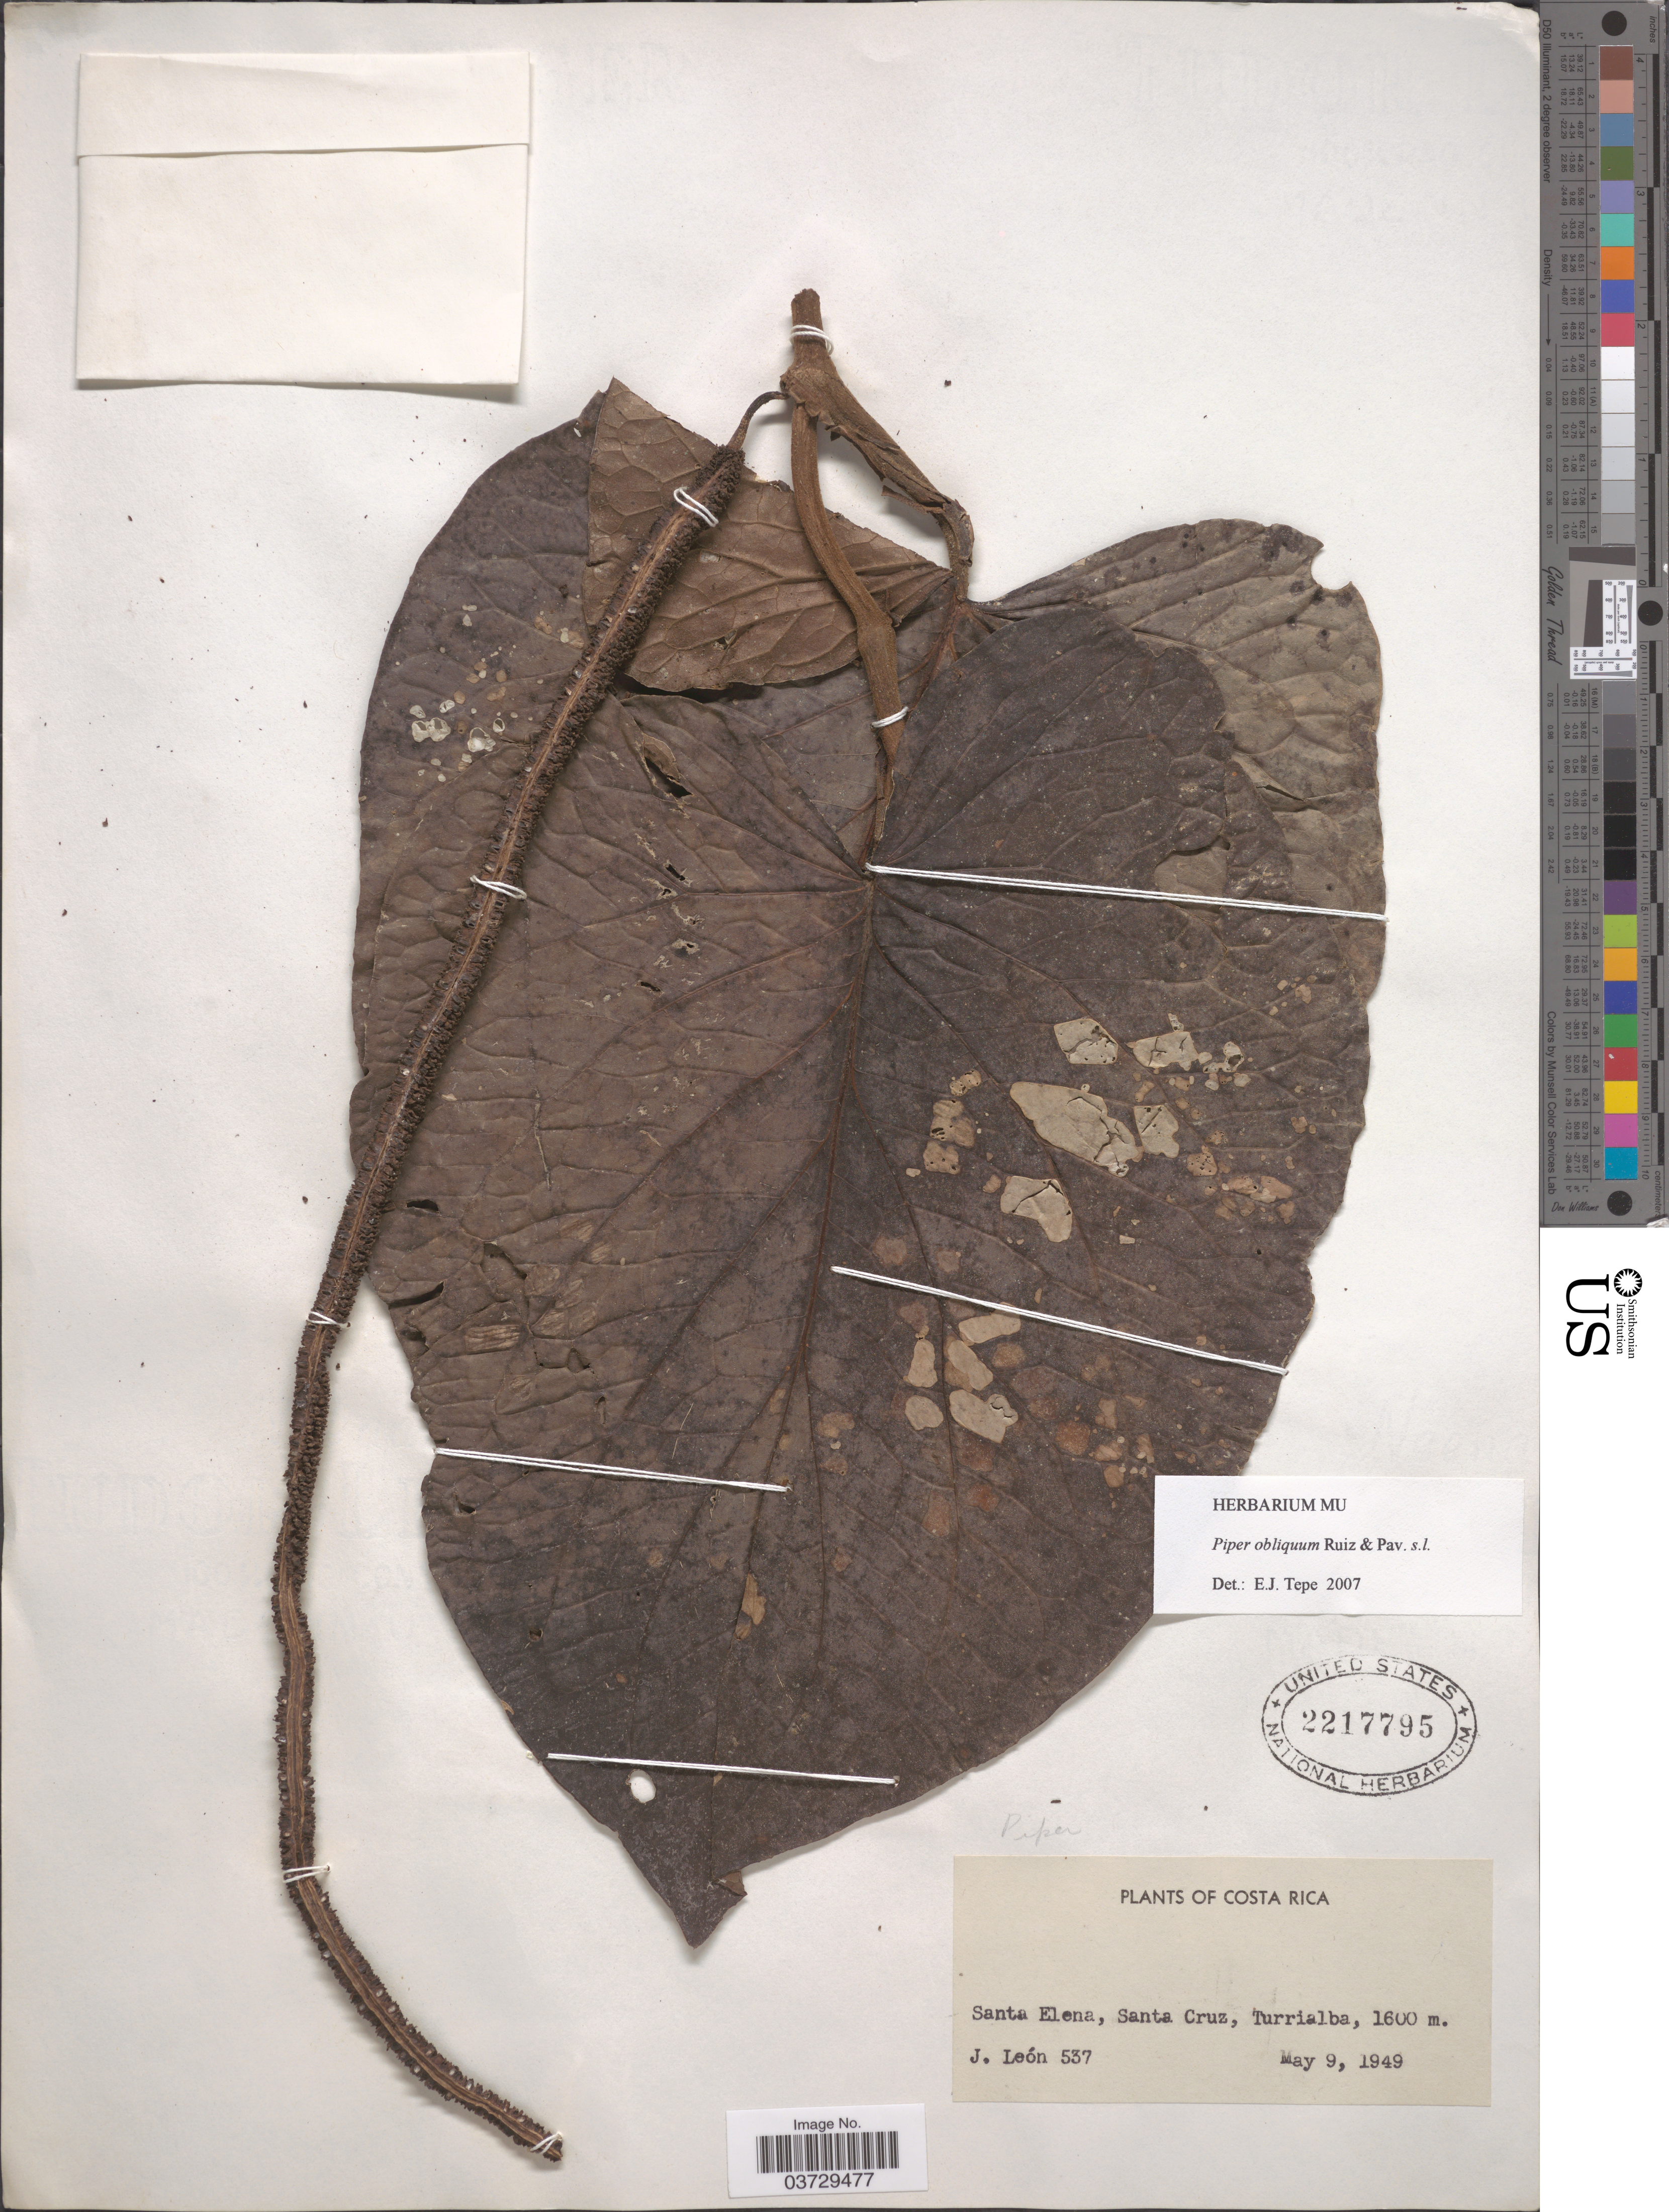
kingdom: Plantae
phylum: Tracheophyta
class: Magnoliopsida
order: Piperales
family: Piperaceae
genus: Piper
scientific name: Piper obliquum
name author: Ruiz & Pav.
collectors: J. León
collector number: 537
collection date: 1949-05-09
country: Costa Rica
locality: Santa Elena, Santa Cruz, Turrialba.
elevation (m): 1600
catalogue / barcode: US 2217795